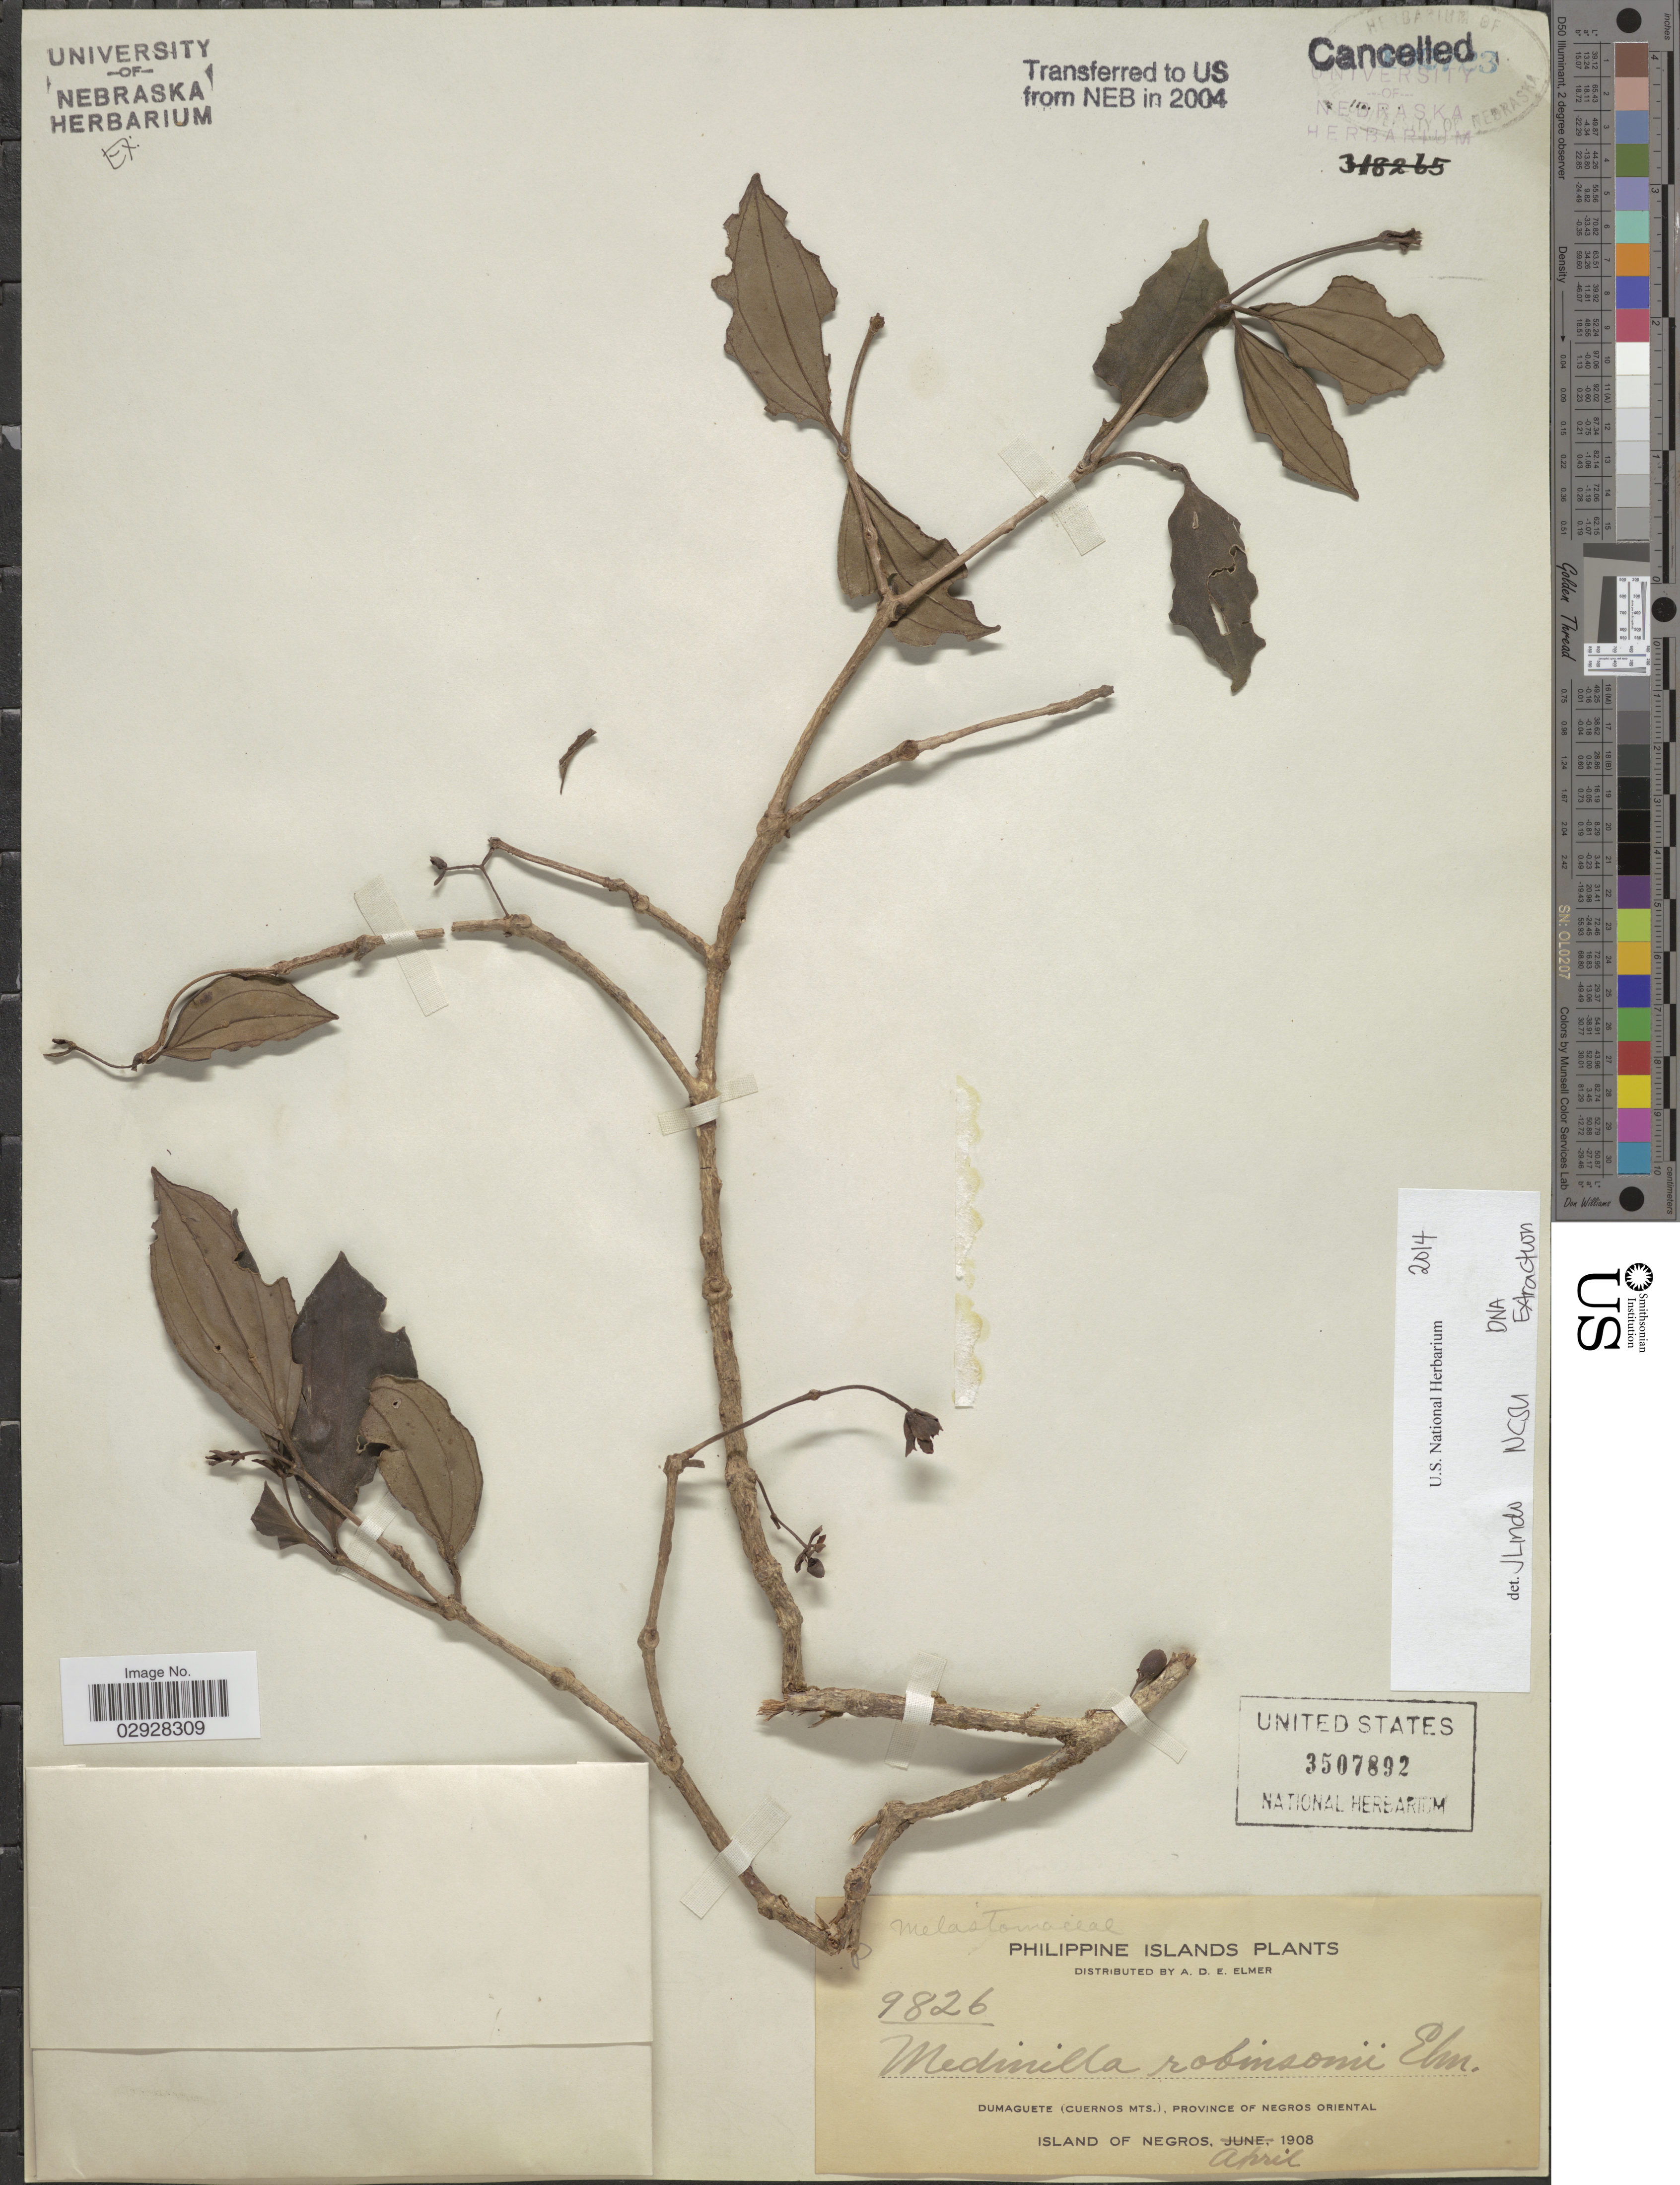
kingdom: Plantae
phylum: Tracheophyta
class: Magnoliopsida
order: Myrtales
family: Melastomataceae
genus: Medinilla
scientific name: Medinilla robinsonii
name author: Elmer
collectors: A. D. E. Elmer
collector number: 9826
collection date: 1908-04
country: Philippines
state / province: Central Visayas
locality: Philippine Islands. Dumaguete (Cuernos Mts.), Province of Negros Oriental. Island of Negros.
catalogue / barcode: US 3507892